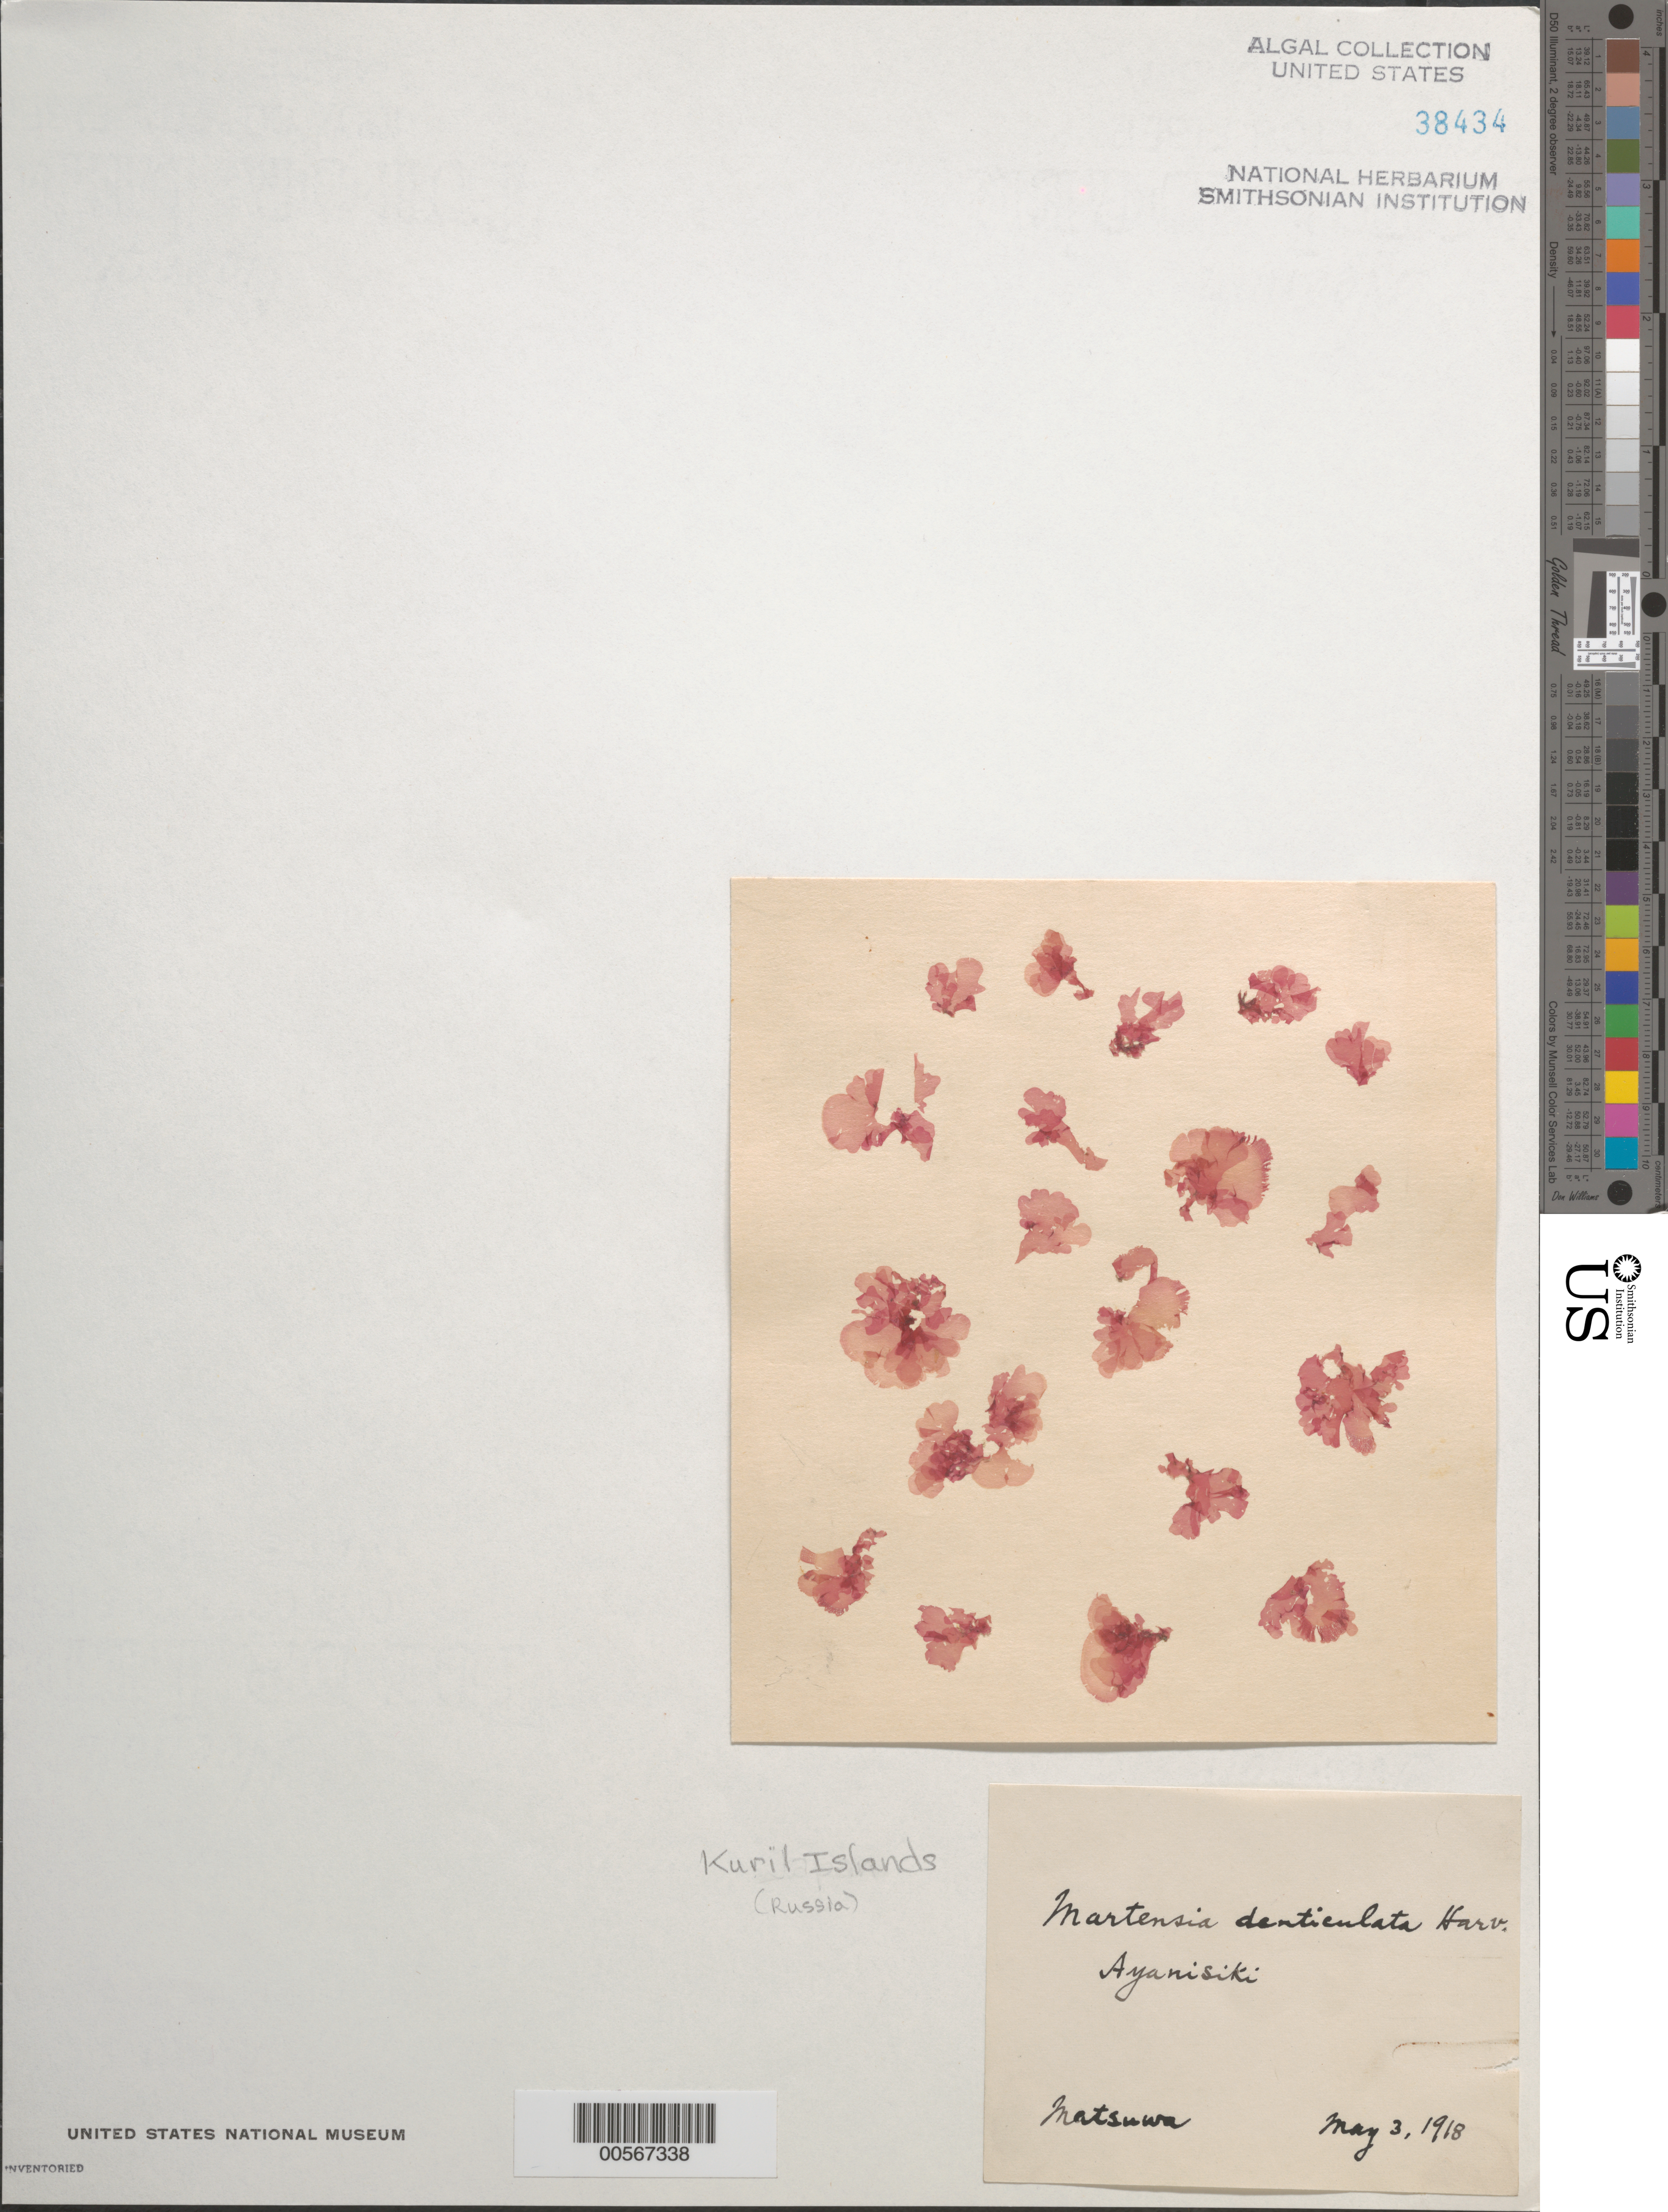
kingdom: Plantae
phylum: Rhodophyta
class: Florideophyceae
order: Ceramiales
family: Delesseriaceae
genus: Martensia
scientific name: Martensia denticulata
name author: Harv.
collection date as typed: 03 May 1918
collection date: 1918-05-03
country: Russian Federation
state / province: Sakhalin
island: Matua (Matsuwa)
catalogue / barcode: US 38434